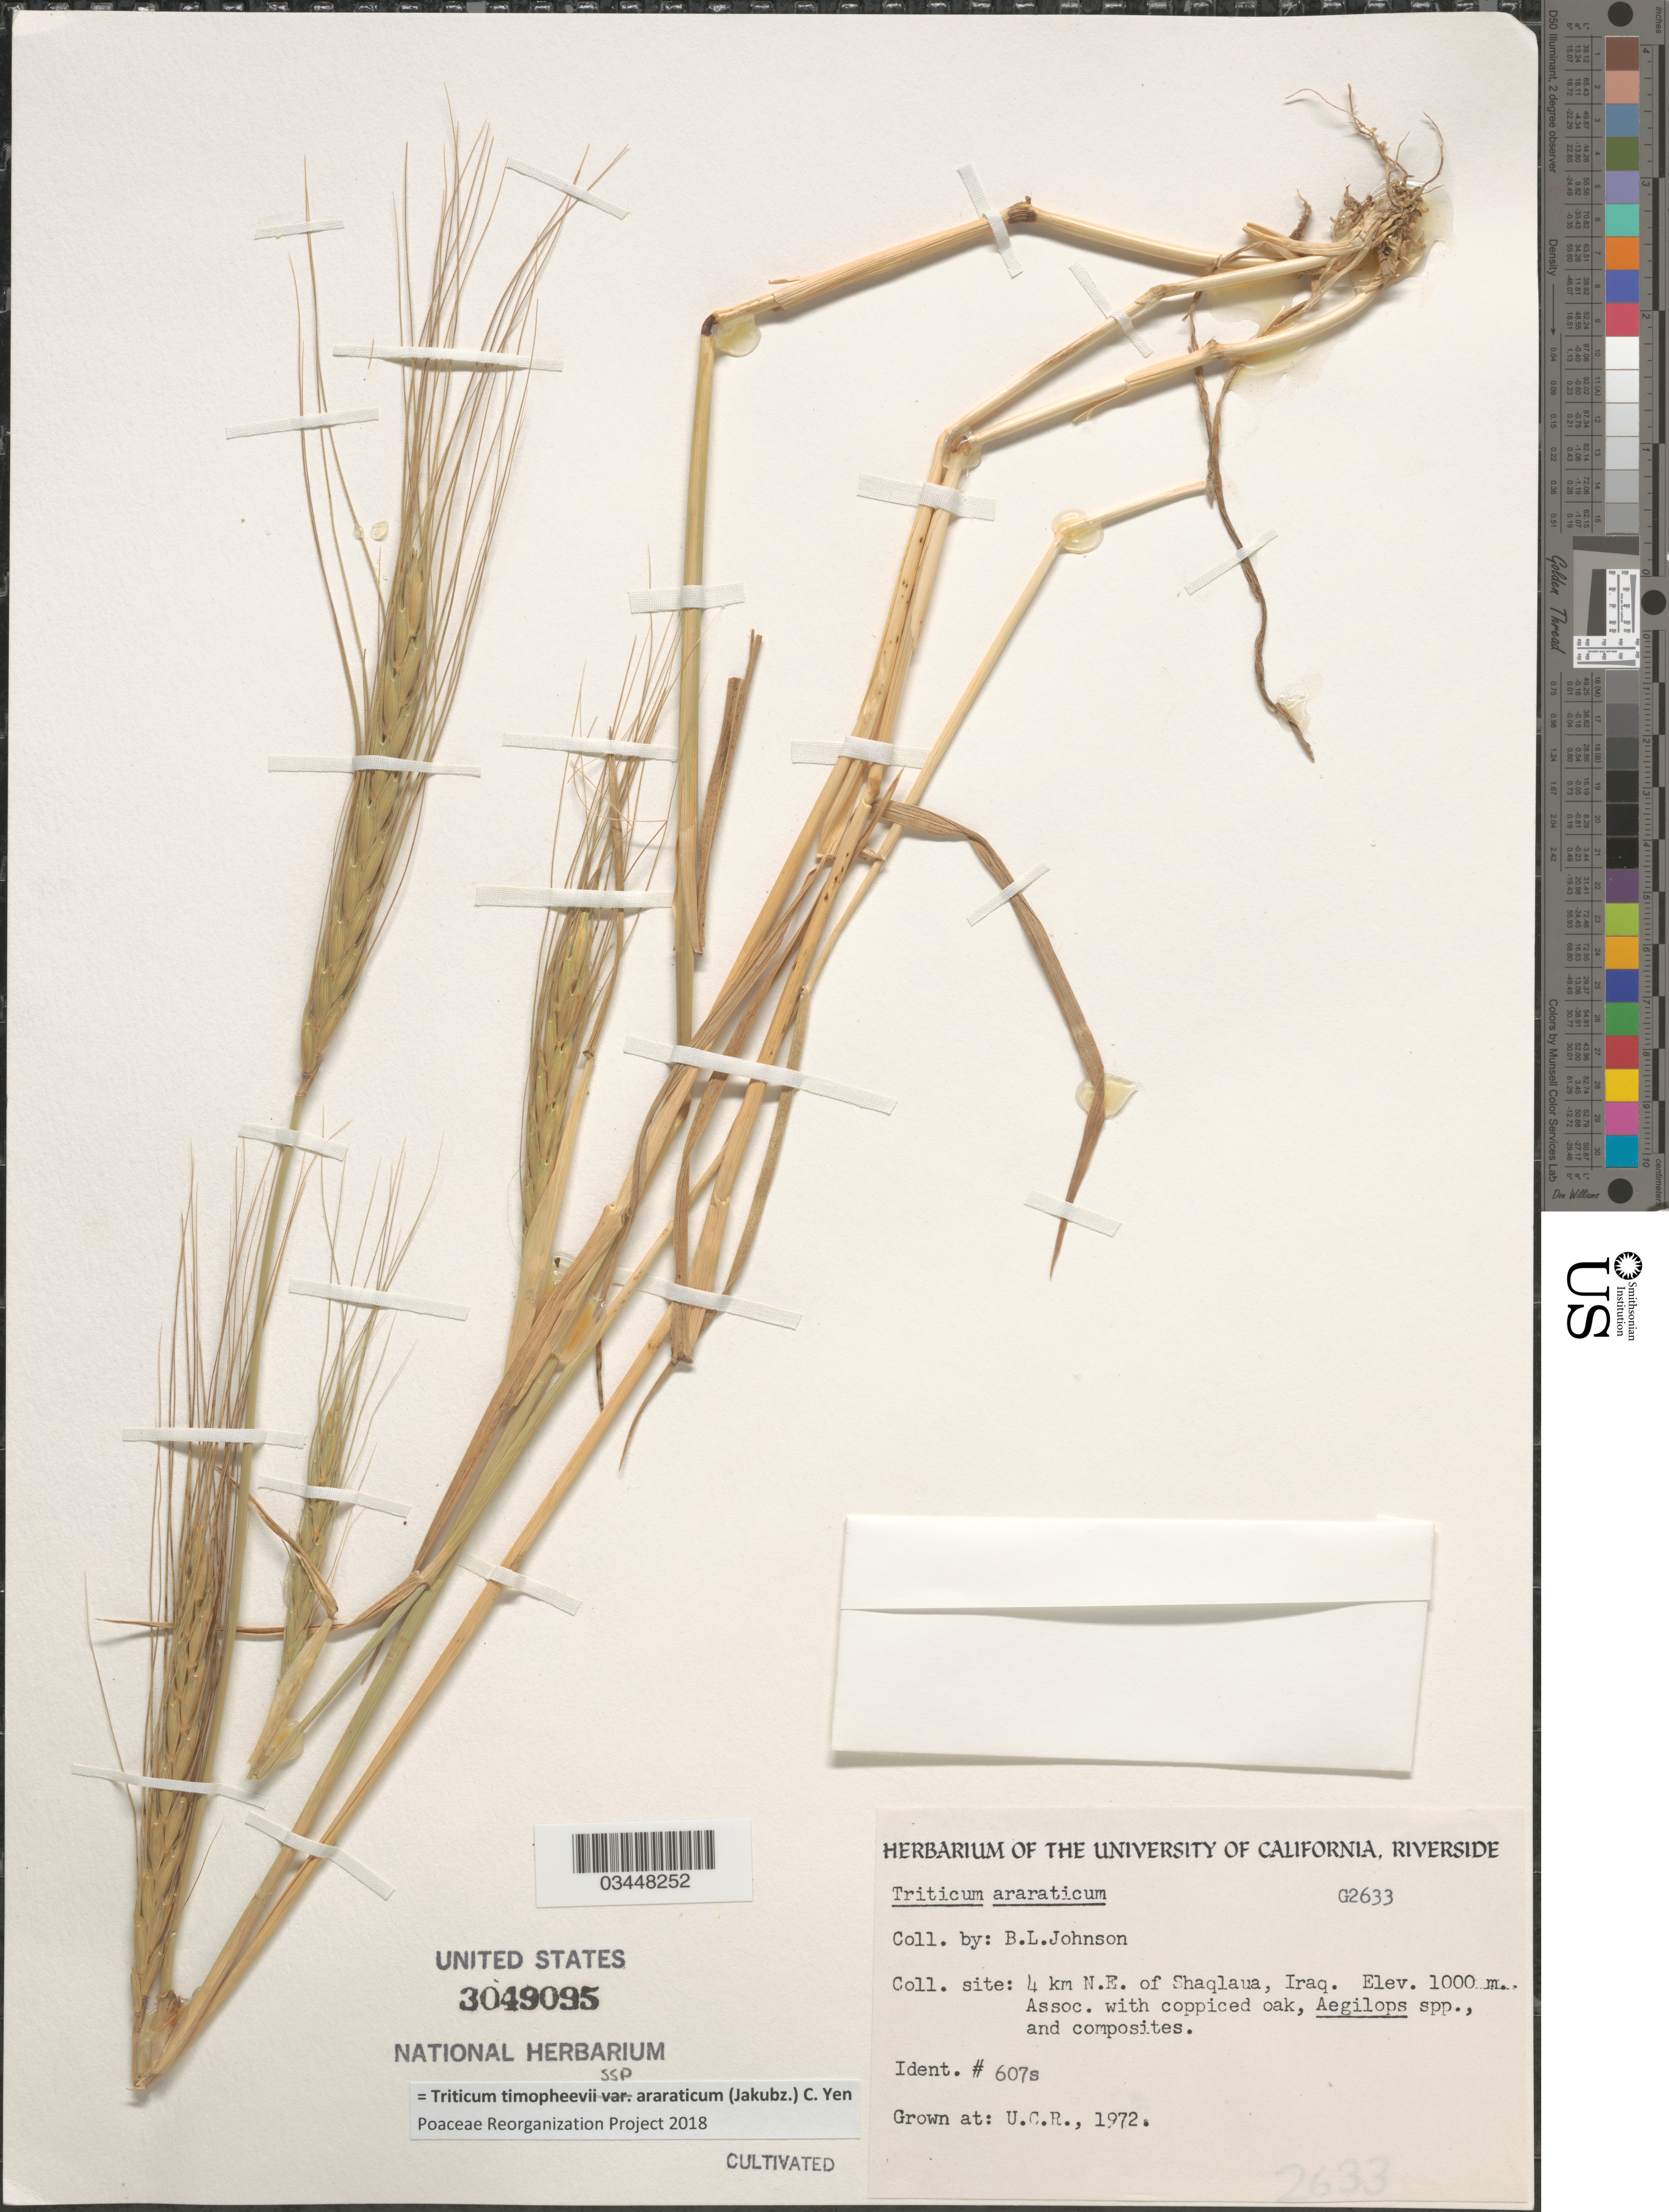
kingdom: Plantae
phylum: Tracheophyta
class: Liliopsida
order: Poales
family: Poaceae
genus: Triticum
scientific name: Triticum timopheevii subsp. araraticum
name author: (Jakubz.) C. Yen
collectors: ex herb. Univ. of California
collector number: G2633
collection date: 1972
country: United States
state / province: California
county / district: Riverside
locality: U.C.R.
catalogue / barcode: US 3049095